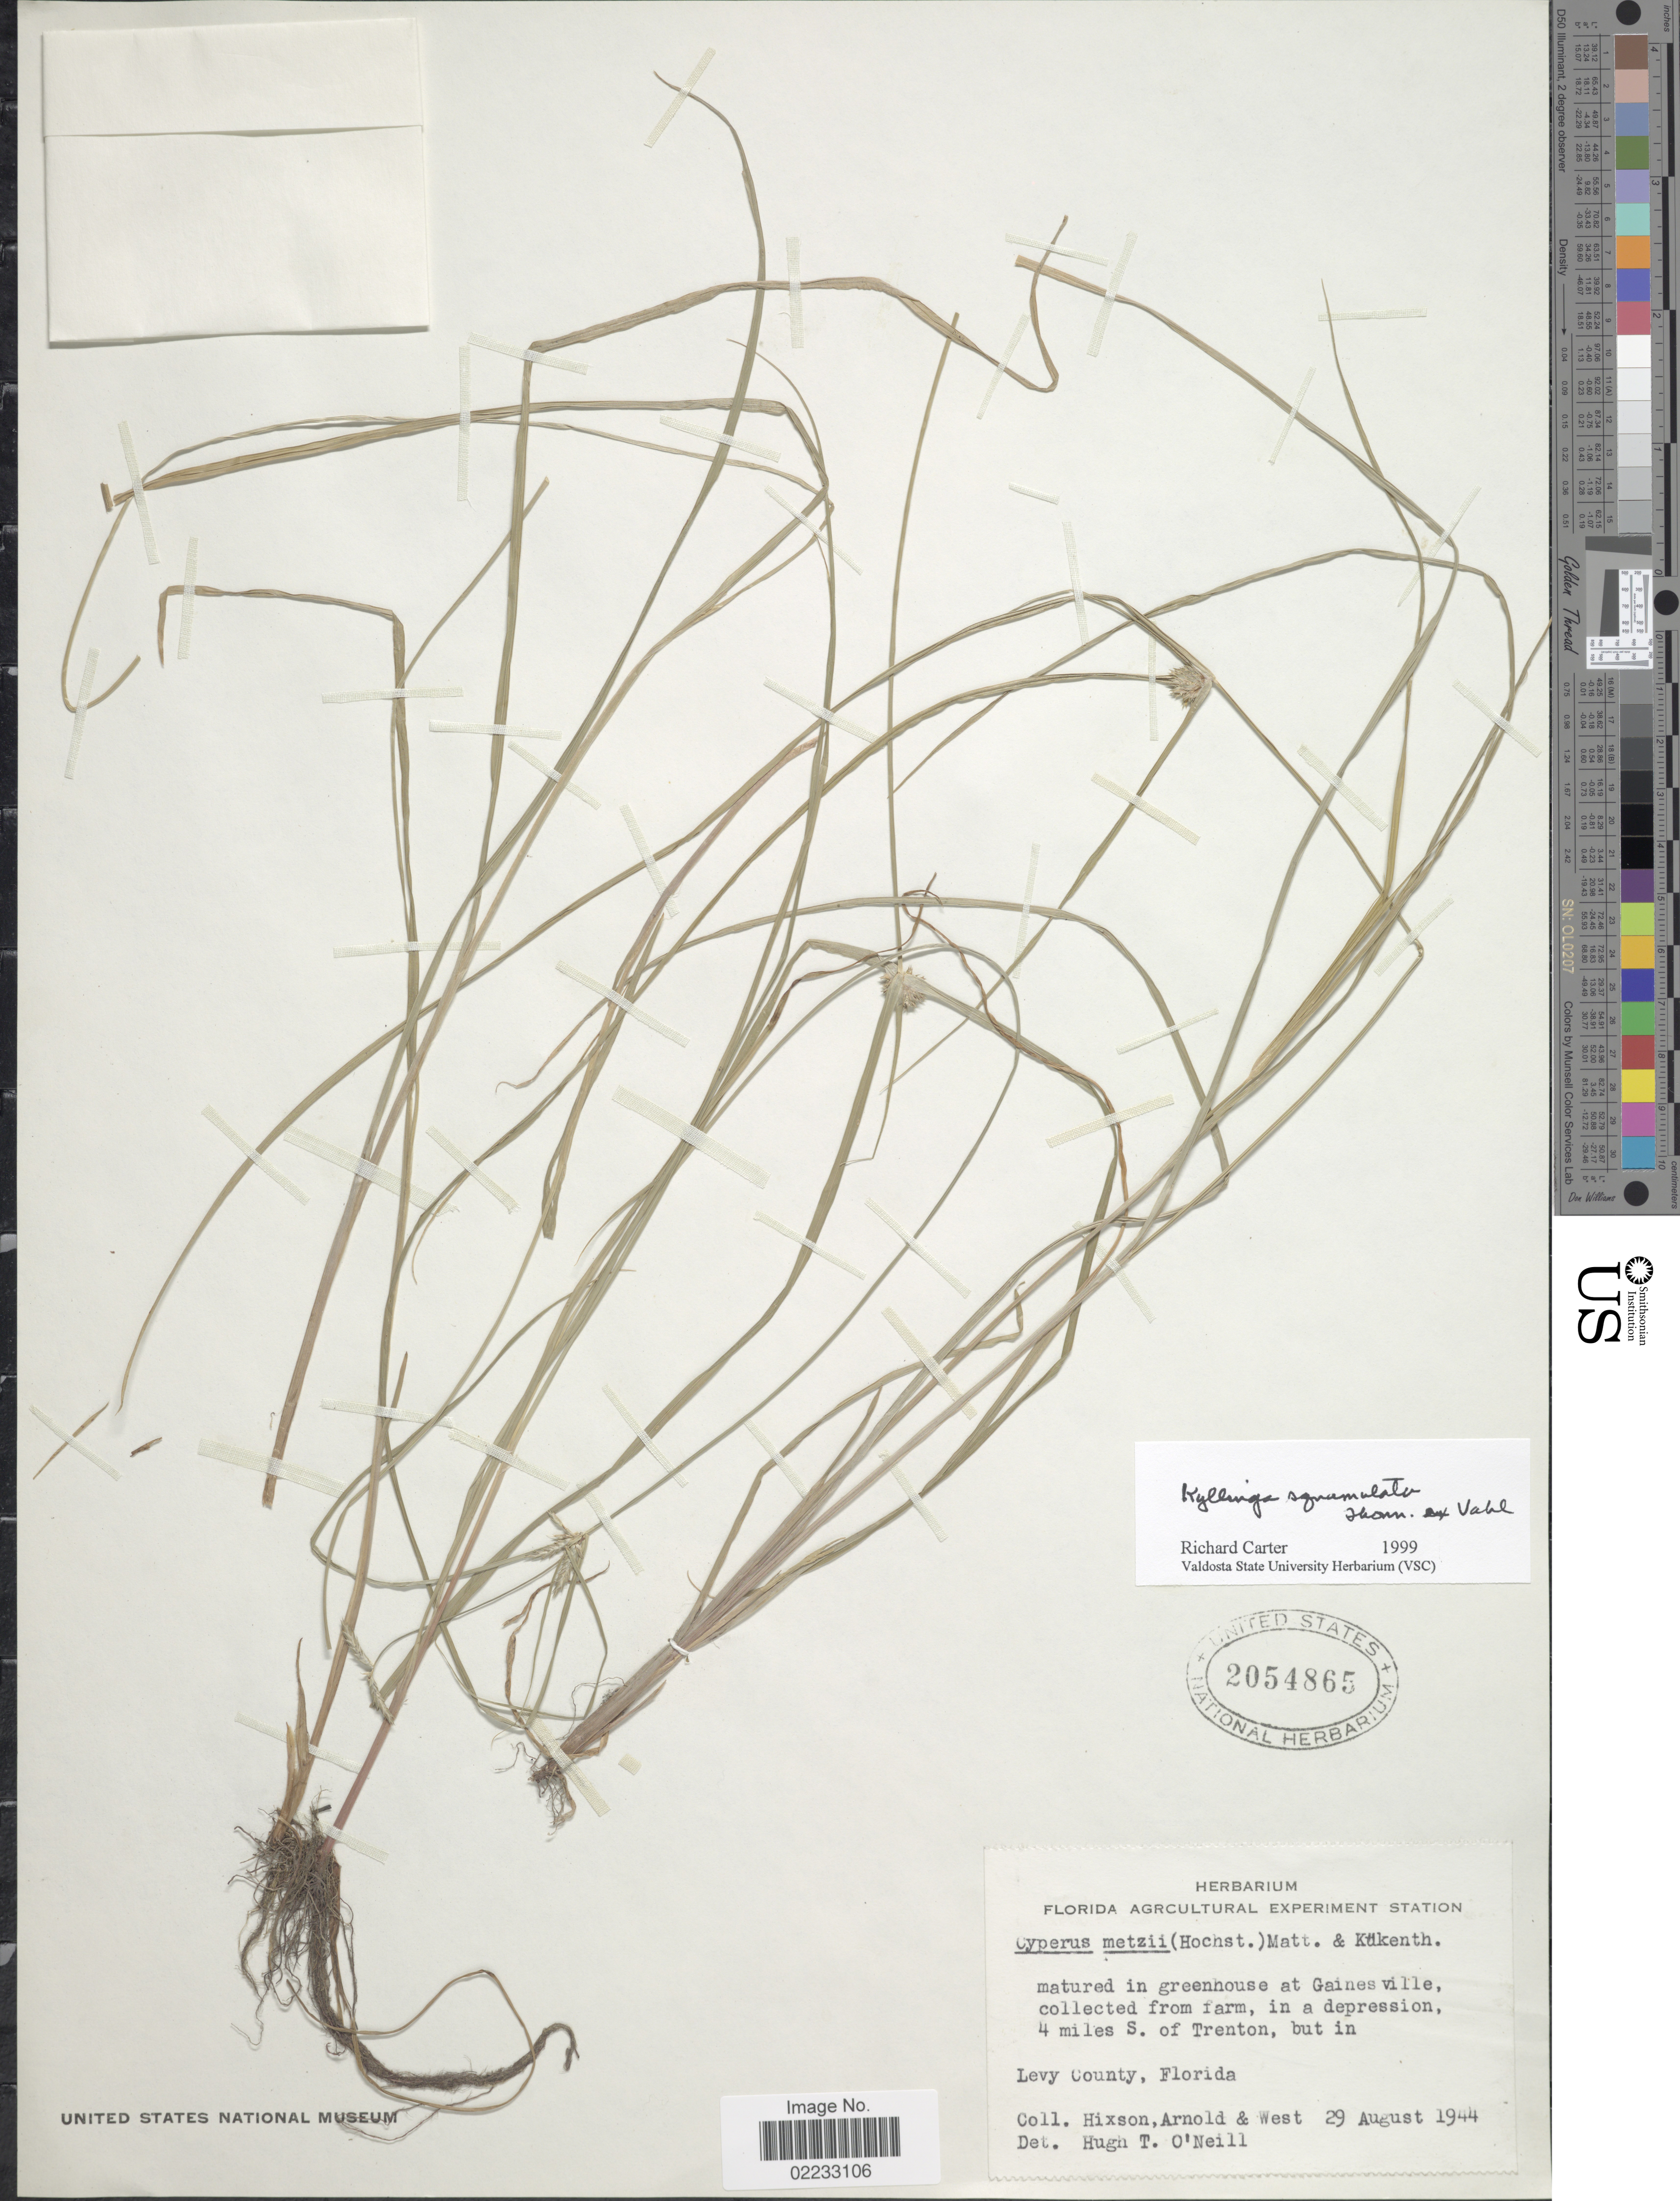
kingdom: Plantae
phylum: Tracheophyta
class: Liliopsida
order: Poales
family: Cyperaceae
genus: Cyperus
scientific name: Cyperus metzii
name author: (Hochst. ex Steud.) Mattf. & Kük.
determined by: Strong, M. T., (US), Smithsonian Institution - National Museum of Natural History (UNITED STATES)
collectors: Hixson, -. Arnold & -. West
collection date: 1944-08-29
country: United States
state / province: Florida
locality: In Greenhouse at gainesville, from farm, in a depression, 4 miles S. of Trenton, but in Levy County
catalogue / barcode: US 2054865